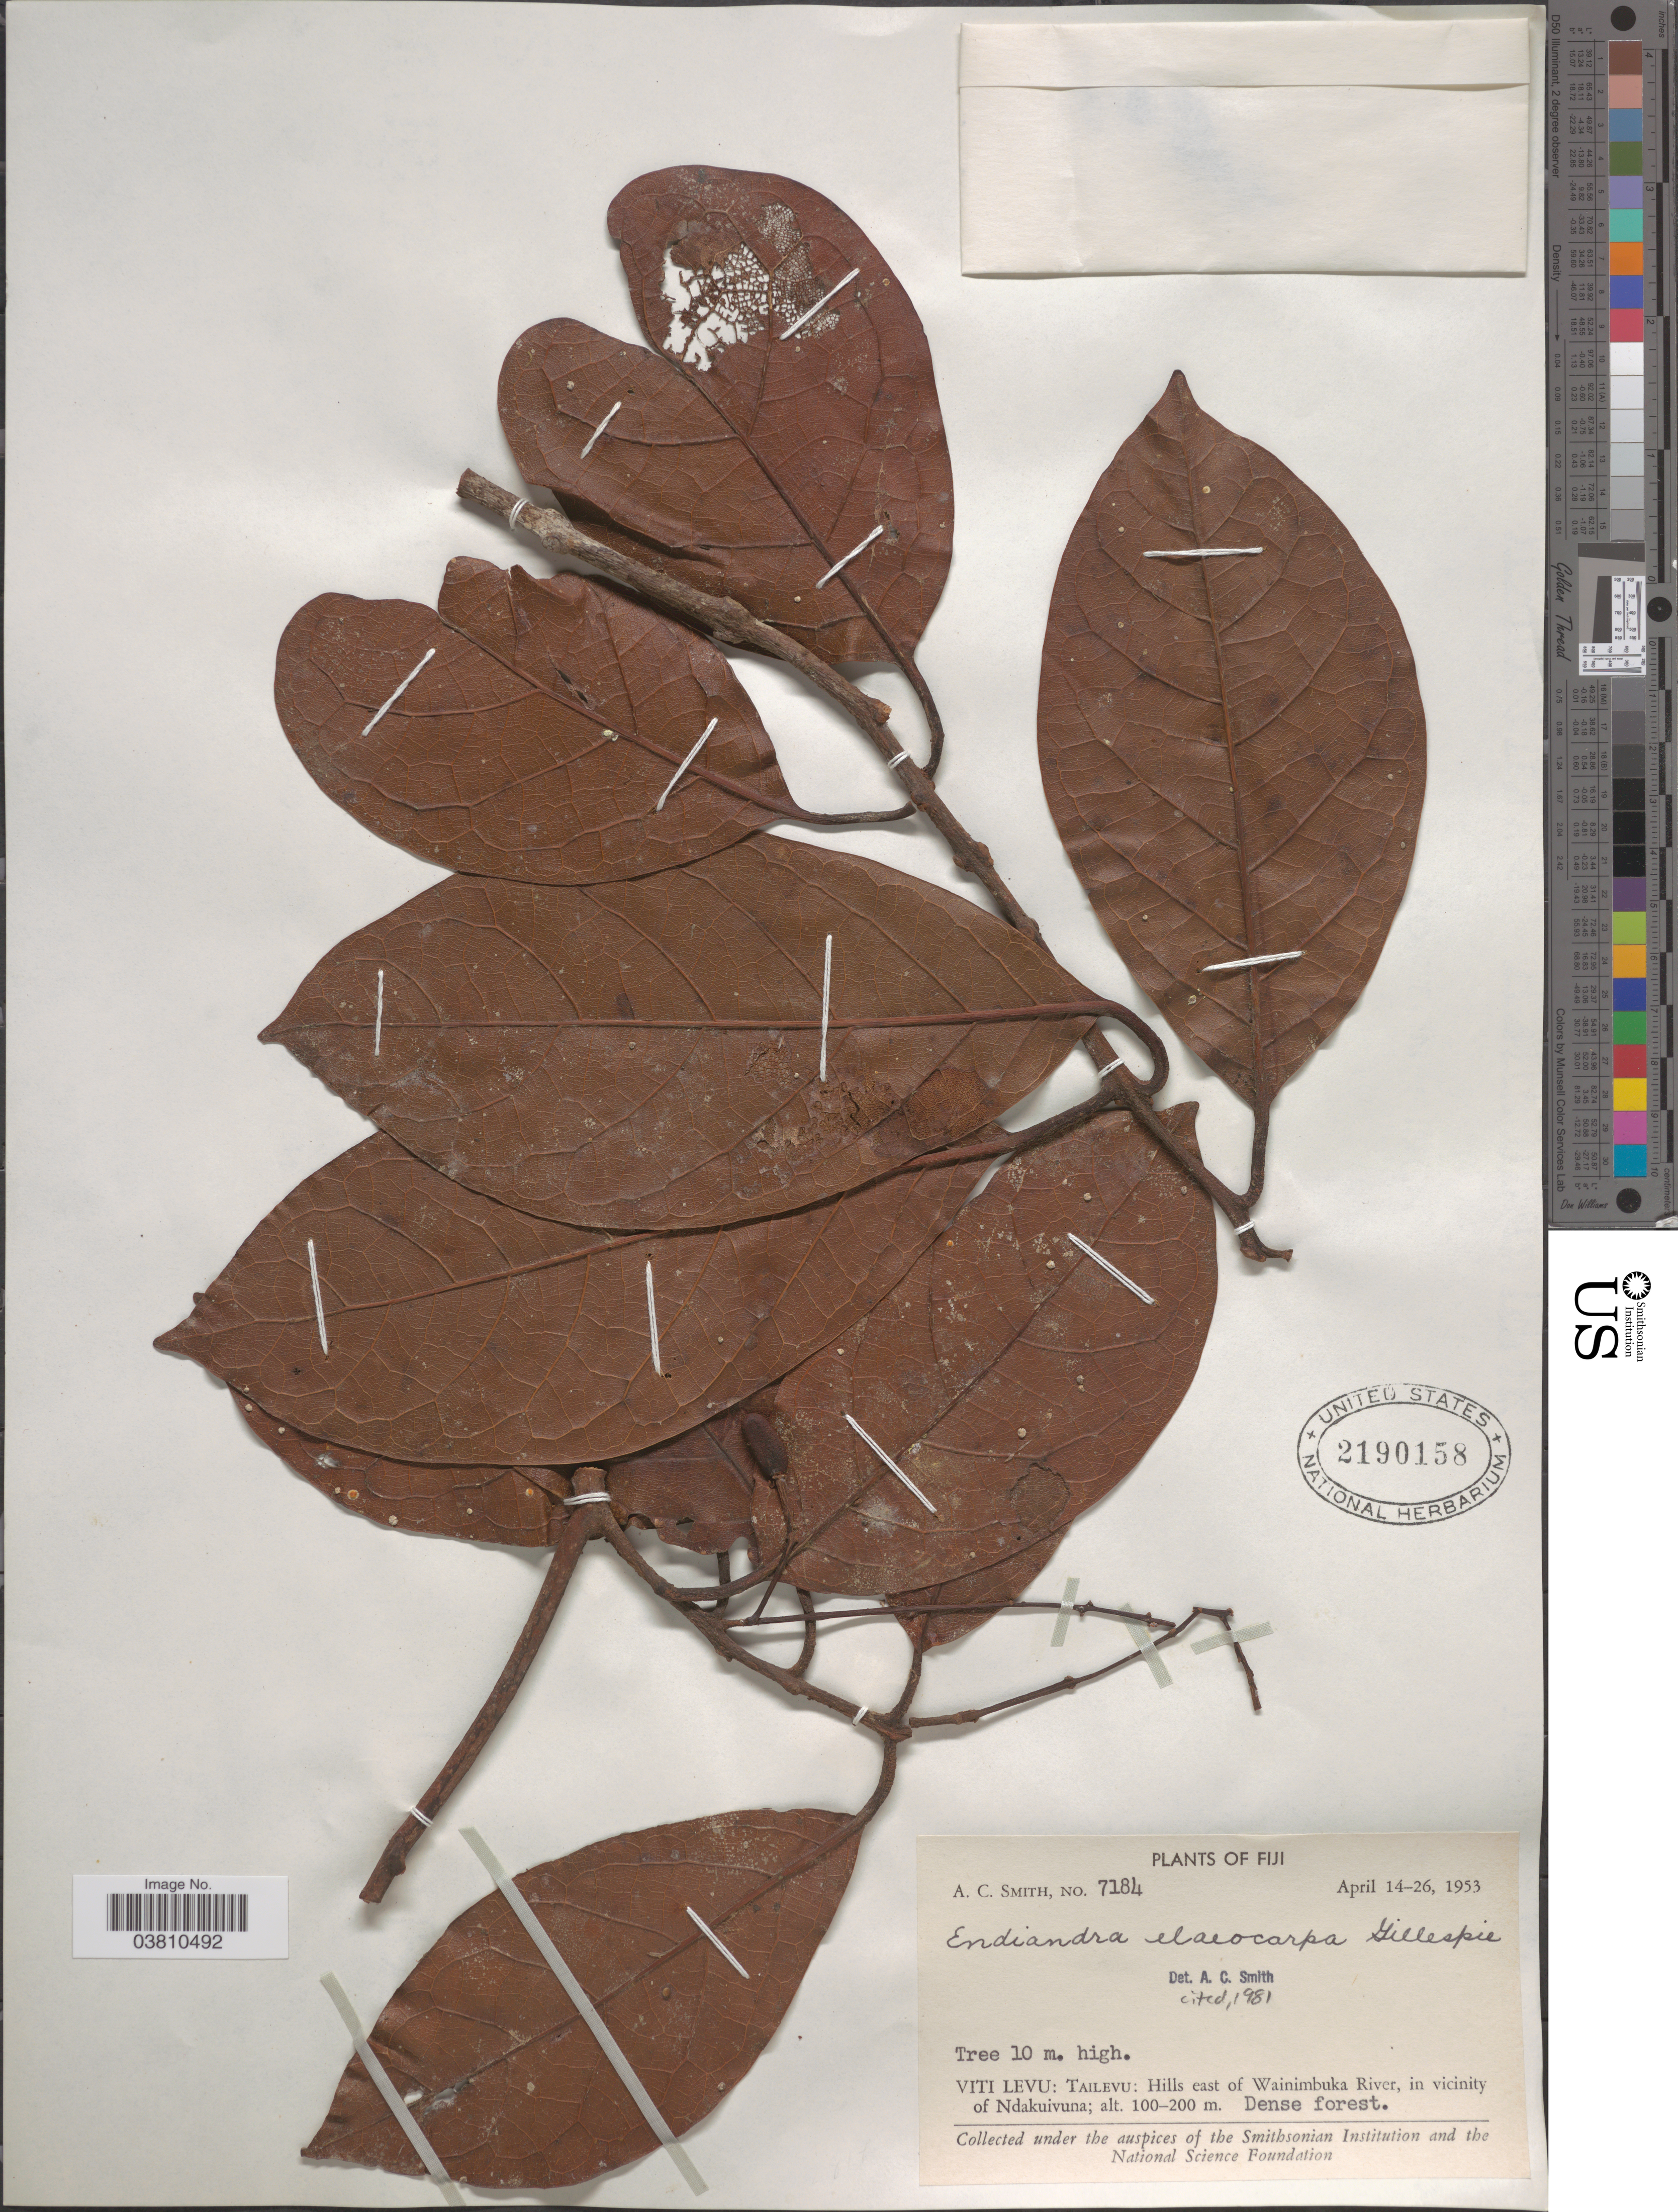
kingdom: Plantae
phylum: Tracheophyta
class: Magnoliopsida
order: Laurales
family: Lauraceae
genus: Endiandra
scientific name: Endiandra elaeocarpa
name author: Gillespie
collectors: A. C. Smith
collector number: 7184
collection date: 1953-04-14/1953-04-26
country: Fiji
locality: Viti Levu: Tailevu: Hills east of Wainimbuka River, in vicinity of Ndakuivuna.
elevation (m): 100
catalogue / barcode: US 2190158